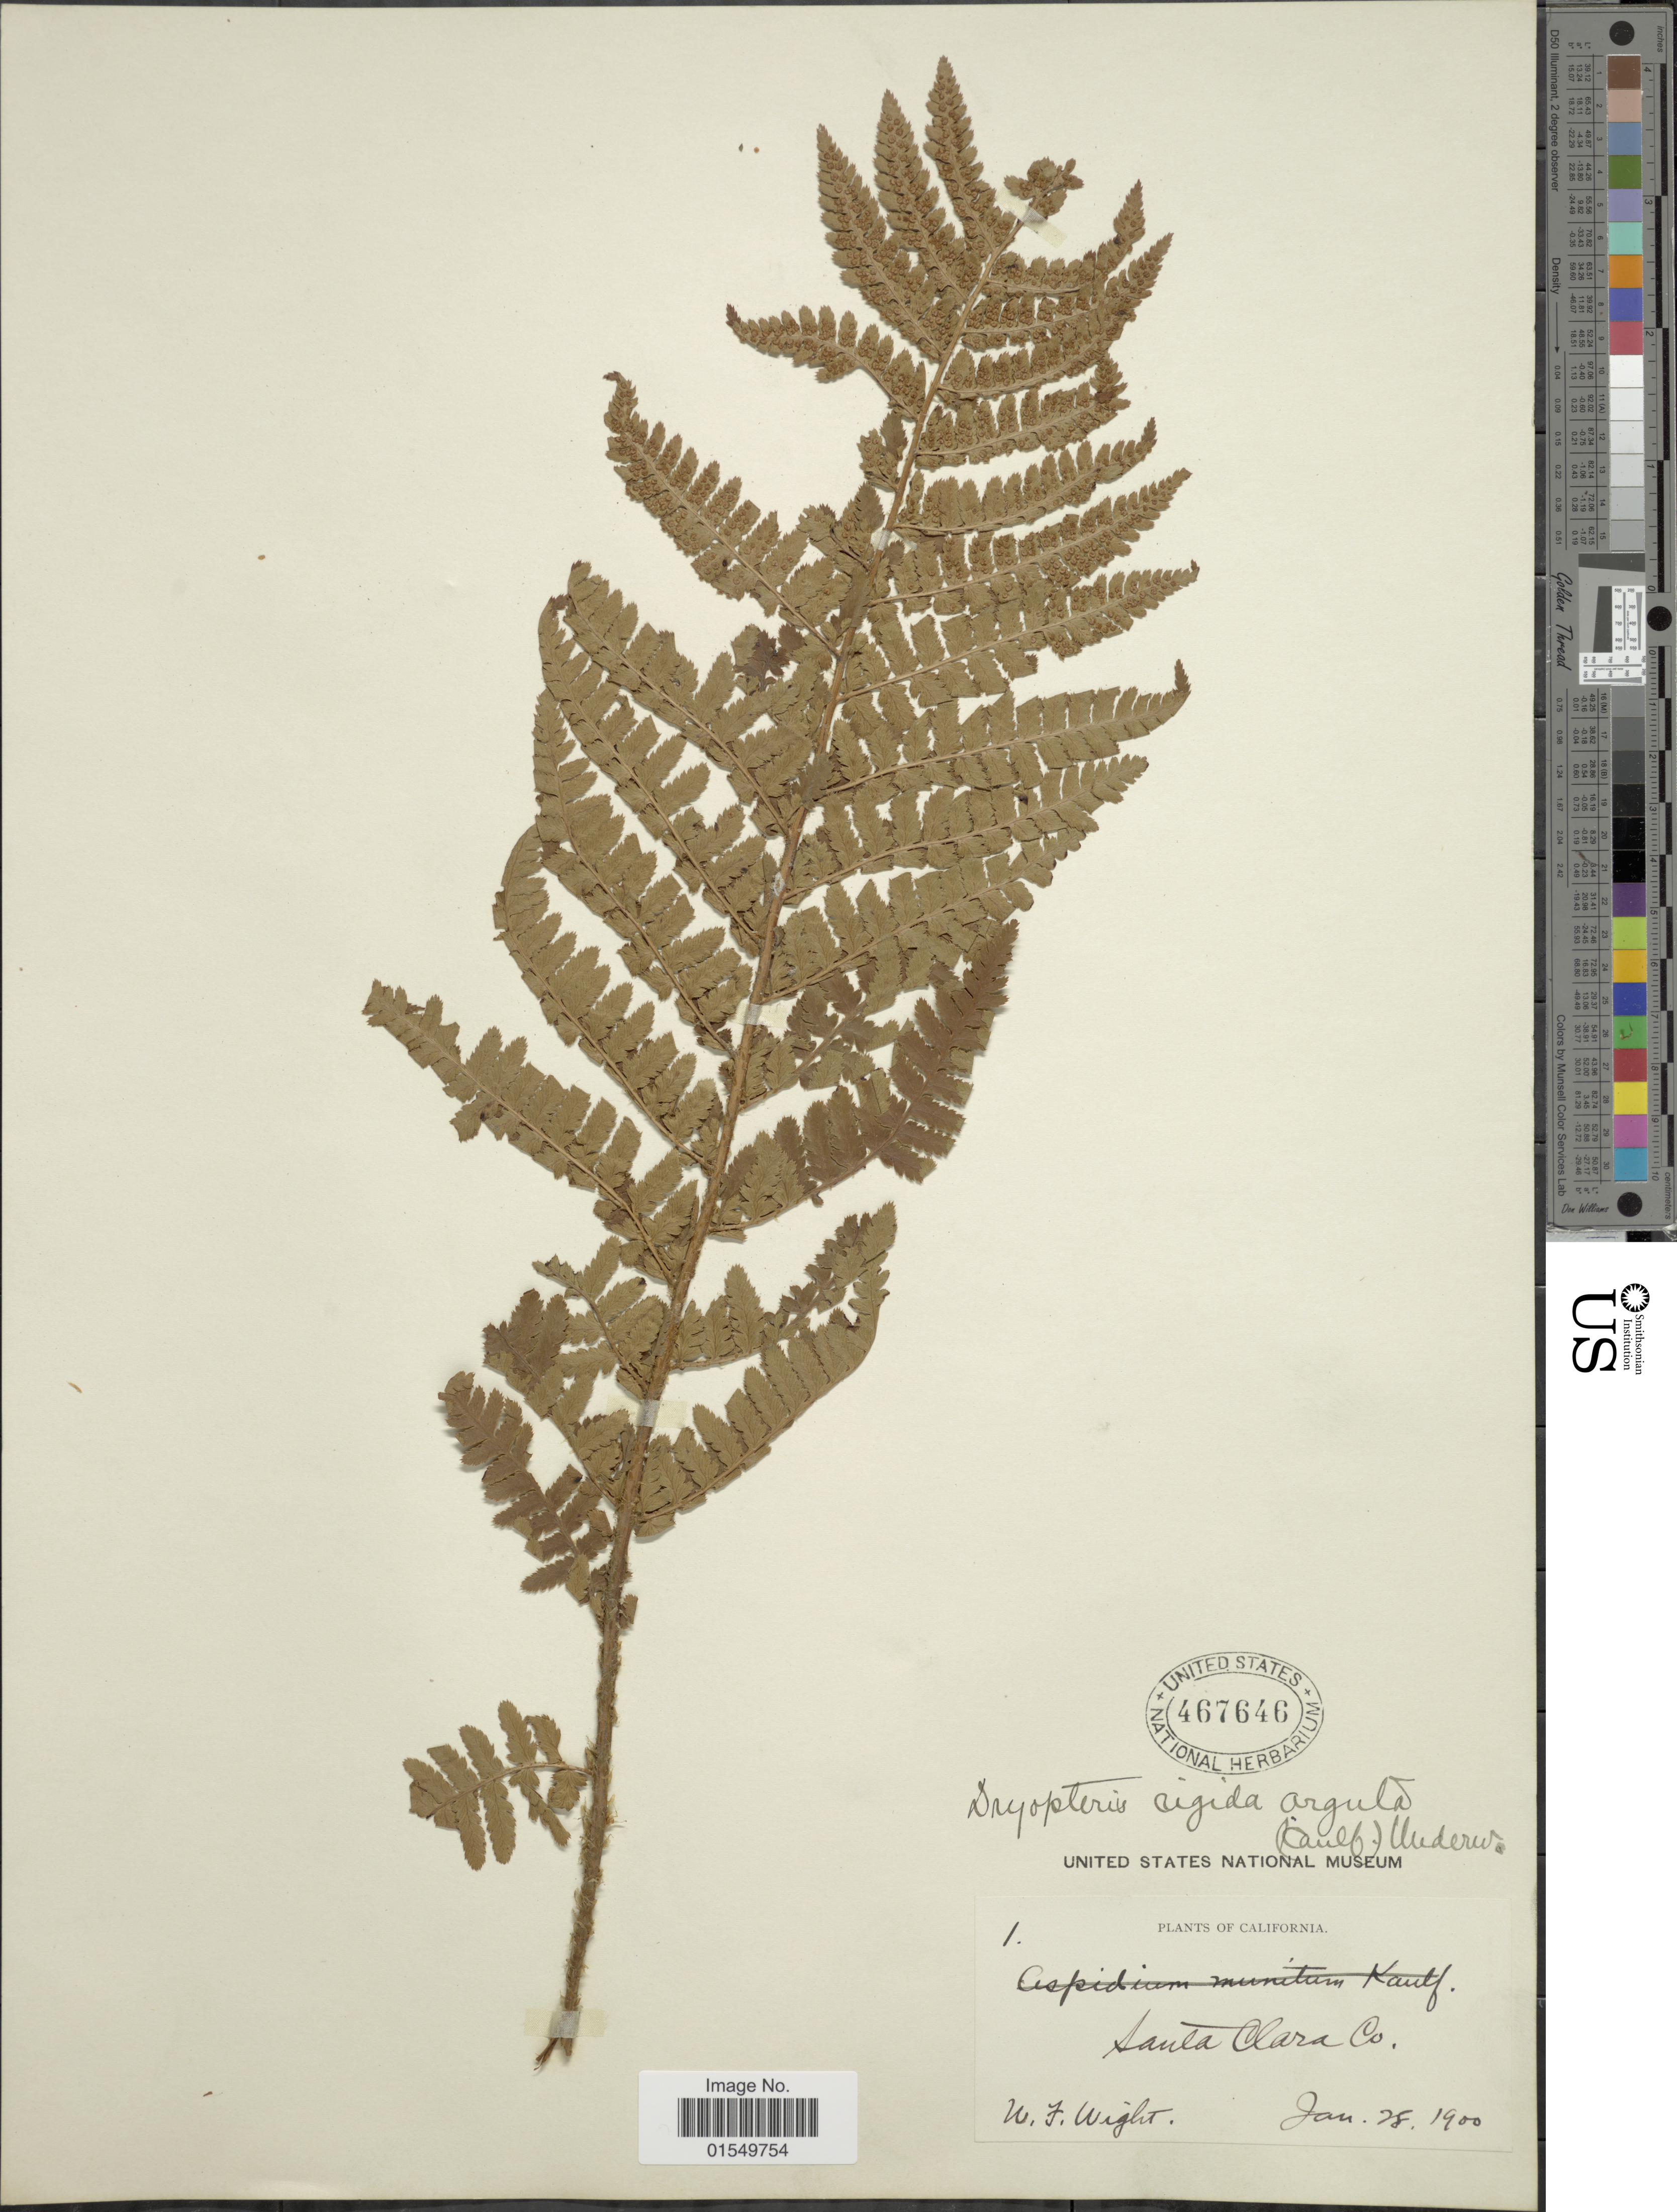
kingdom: Plantae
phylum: Tracheophyta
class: Polypodiopsida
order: Polypodiales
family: Dryopteridaceae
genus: Dryopteris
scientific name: Dryopteris arguta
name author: (Kaulf.) Maxon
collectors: W. F. Wright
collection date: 1900-01-28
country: United States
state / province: California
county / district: Santa Clara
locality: Santa Clara Co.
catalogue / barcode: US 467646